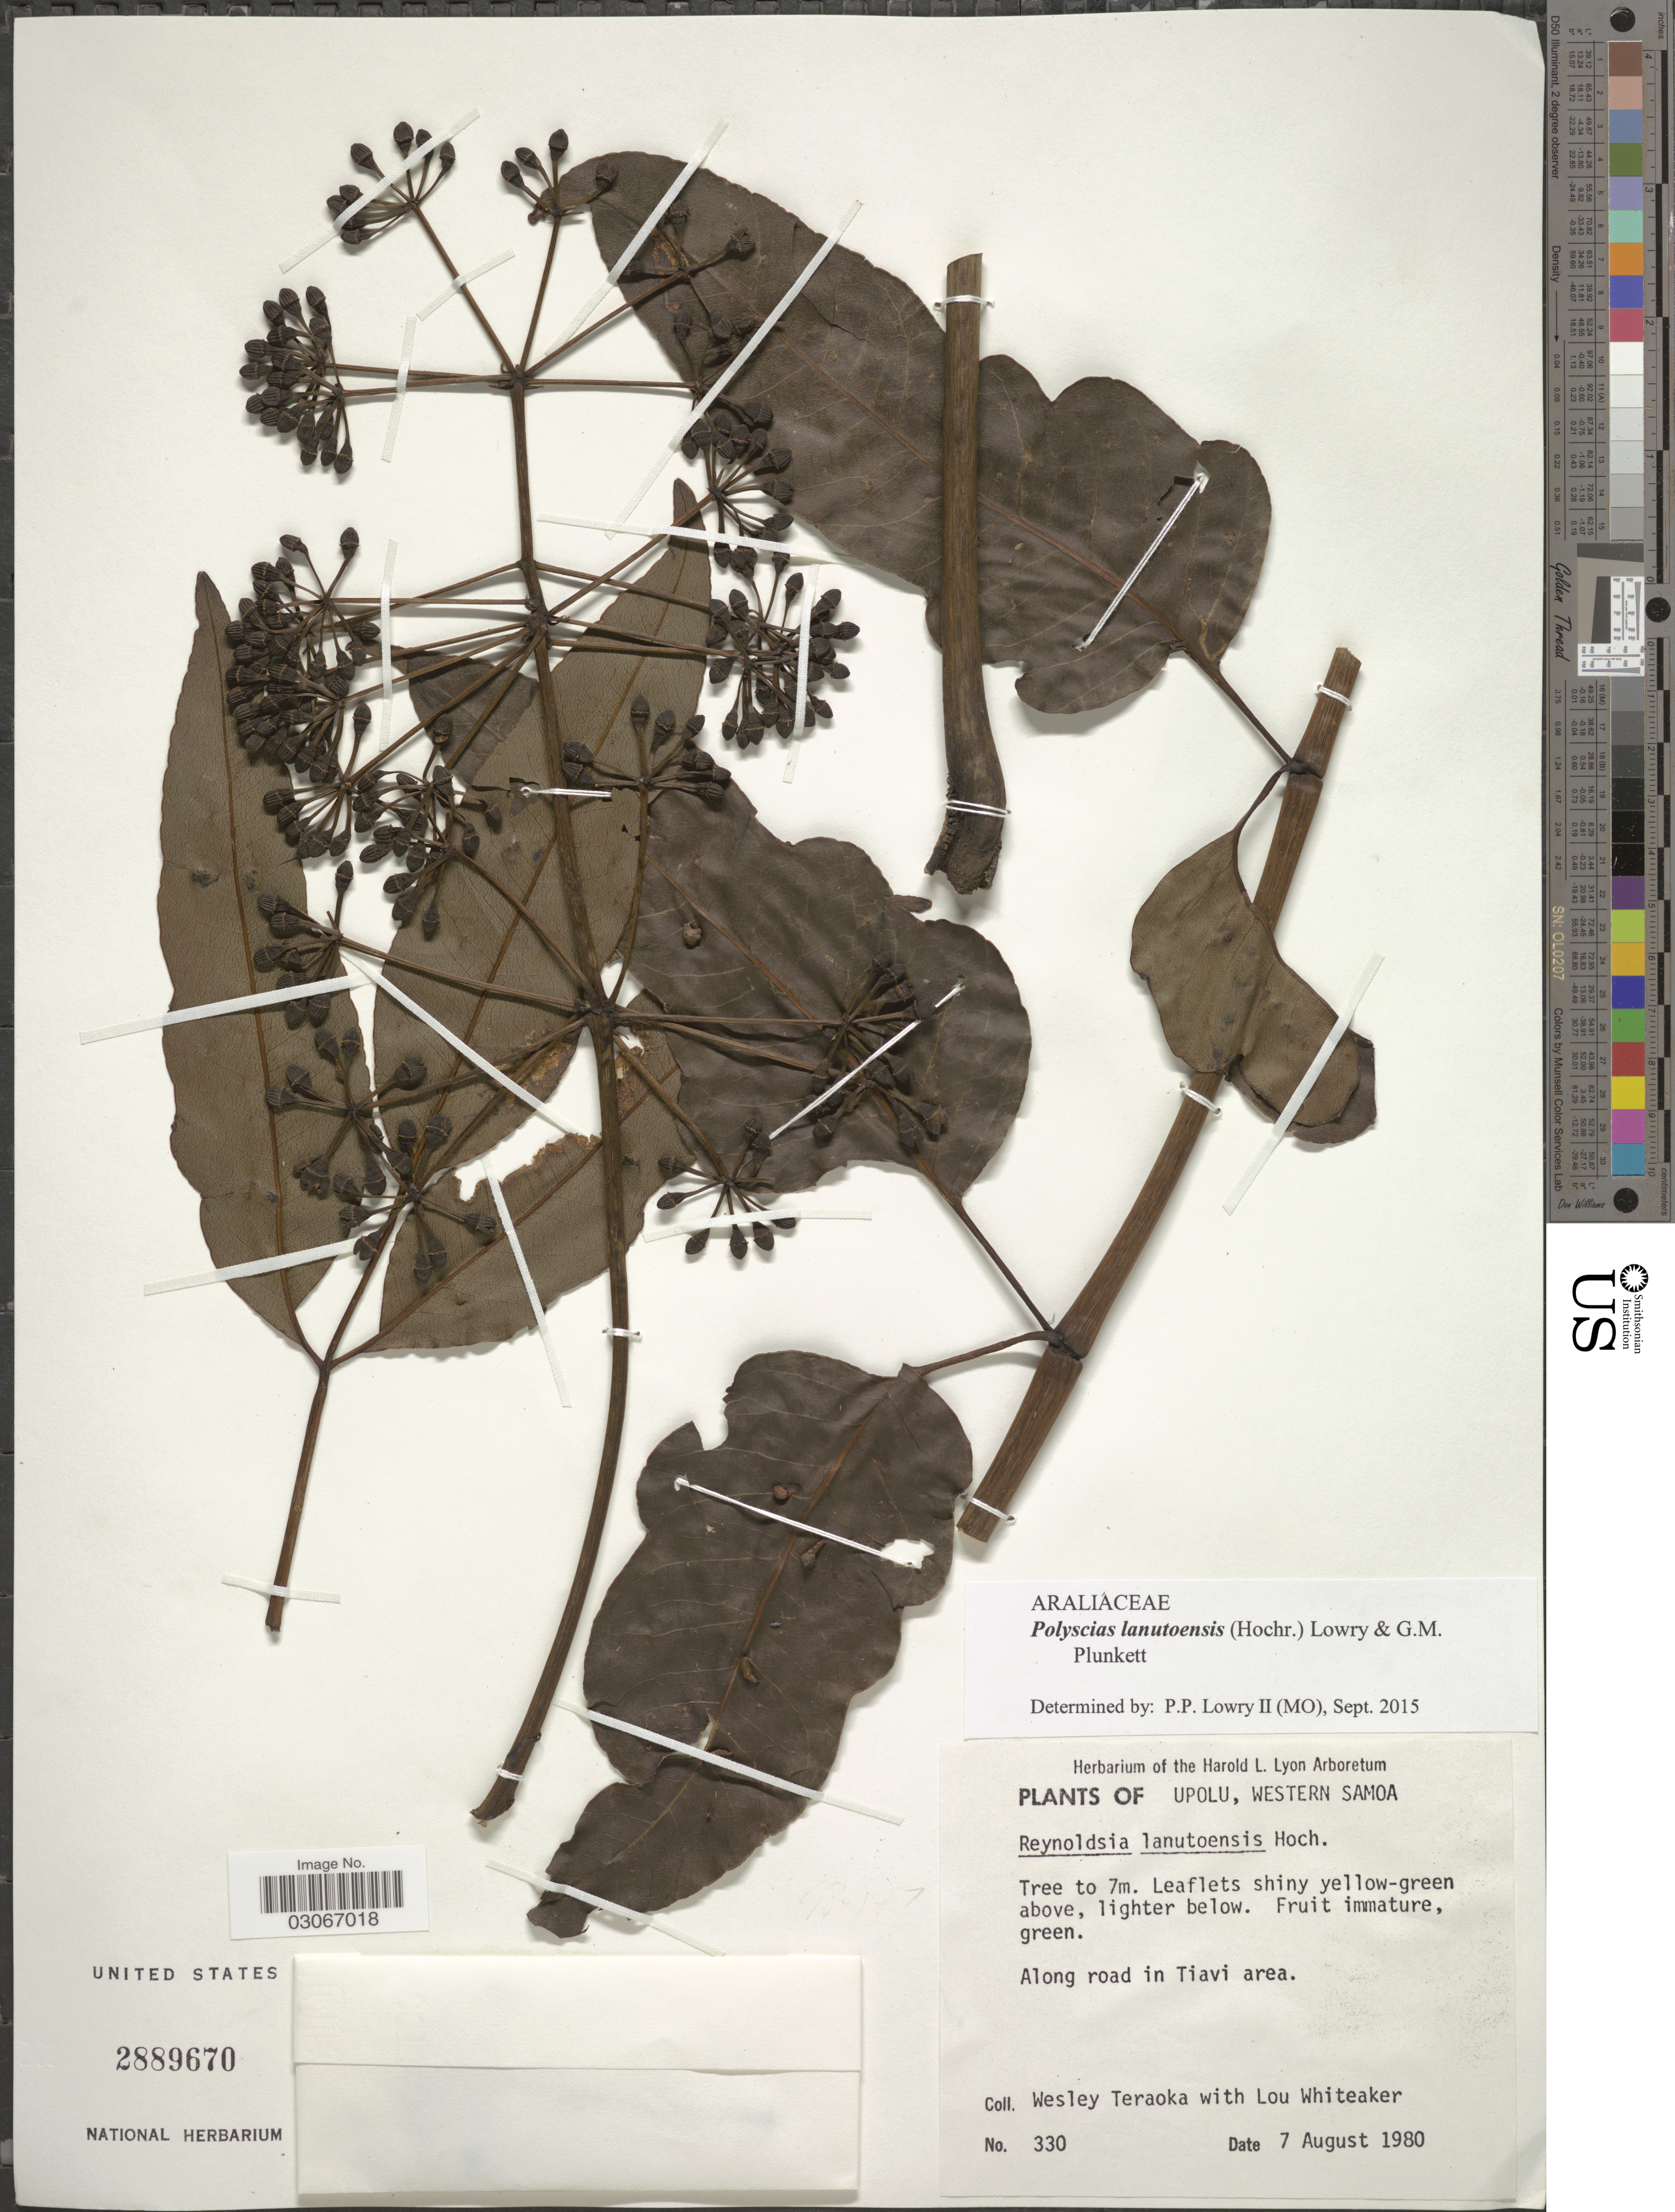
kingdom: Plantae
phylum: Tracheophyta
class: Magnoliopsida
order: Apiales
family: Araliaceae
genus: Polyscias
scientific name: Polyscias lanutoensis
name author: (Hochr.) Lowry & G. M. Plunkett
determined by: Lowry, P. P., (MO), Missouri Botanical Garden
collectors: W. Teraoka & L. Whiteaker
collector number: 330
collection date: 1980-08-07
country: Samoa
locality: Upolu. Along road in Tiavi area.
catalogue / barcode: US 2889670